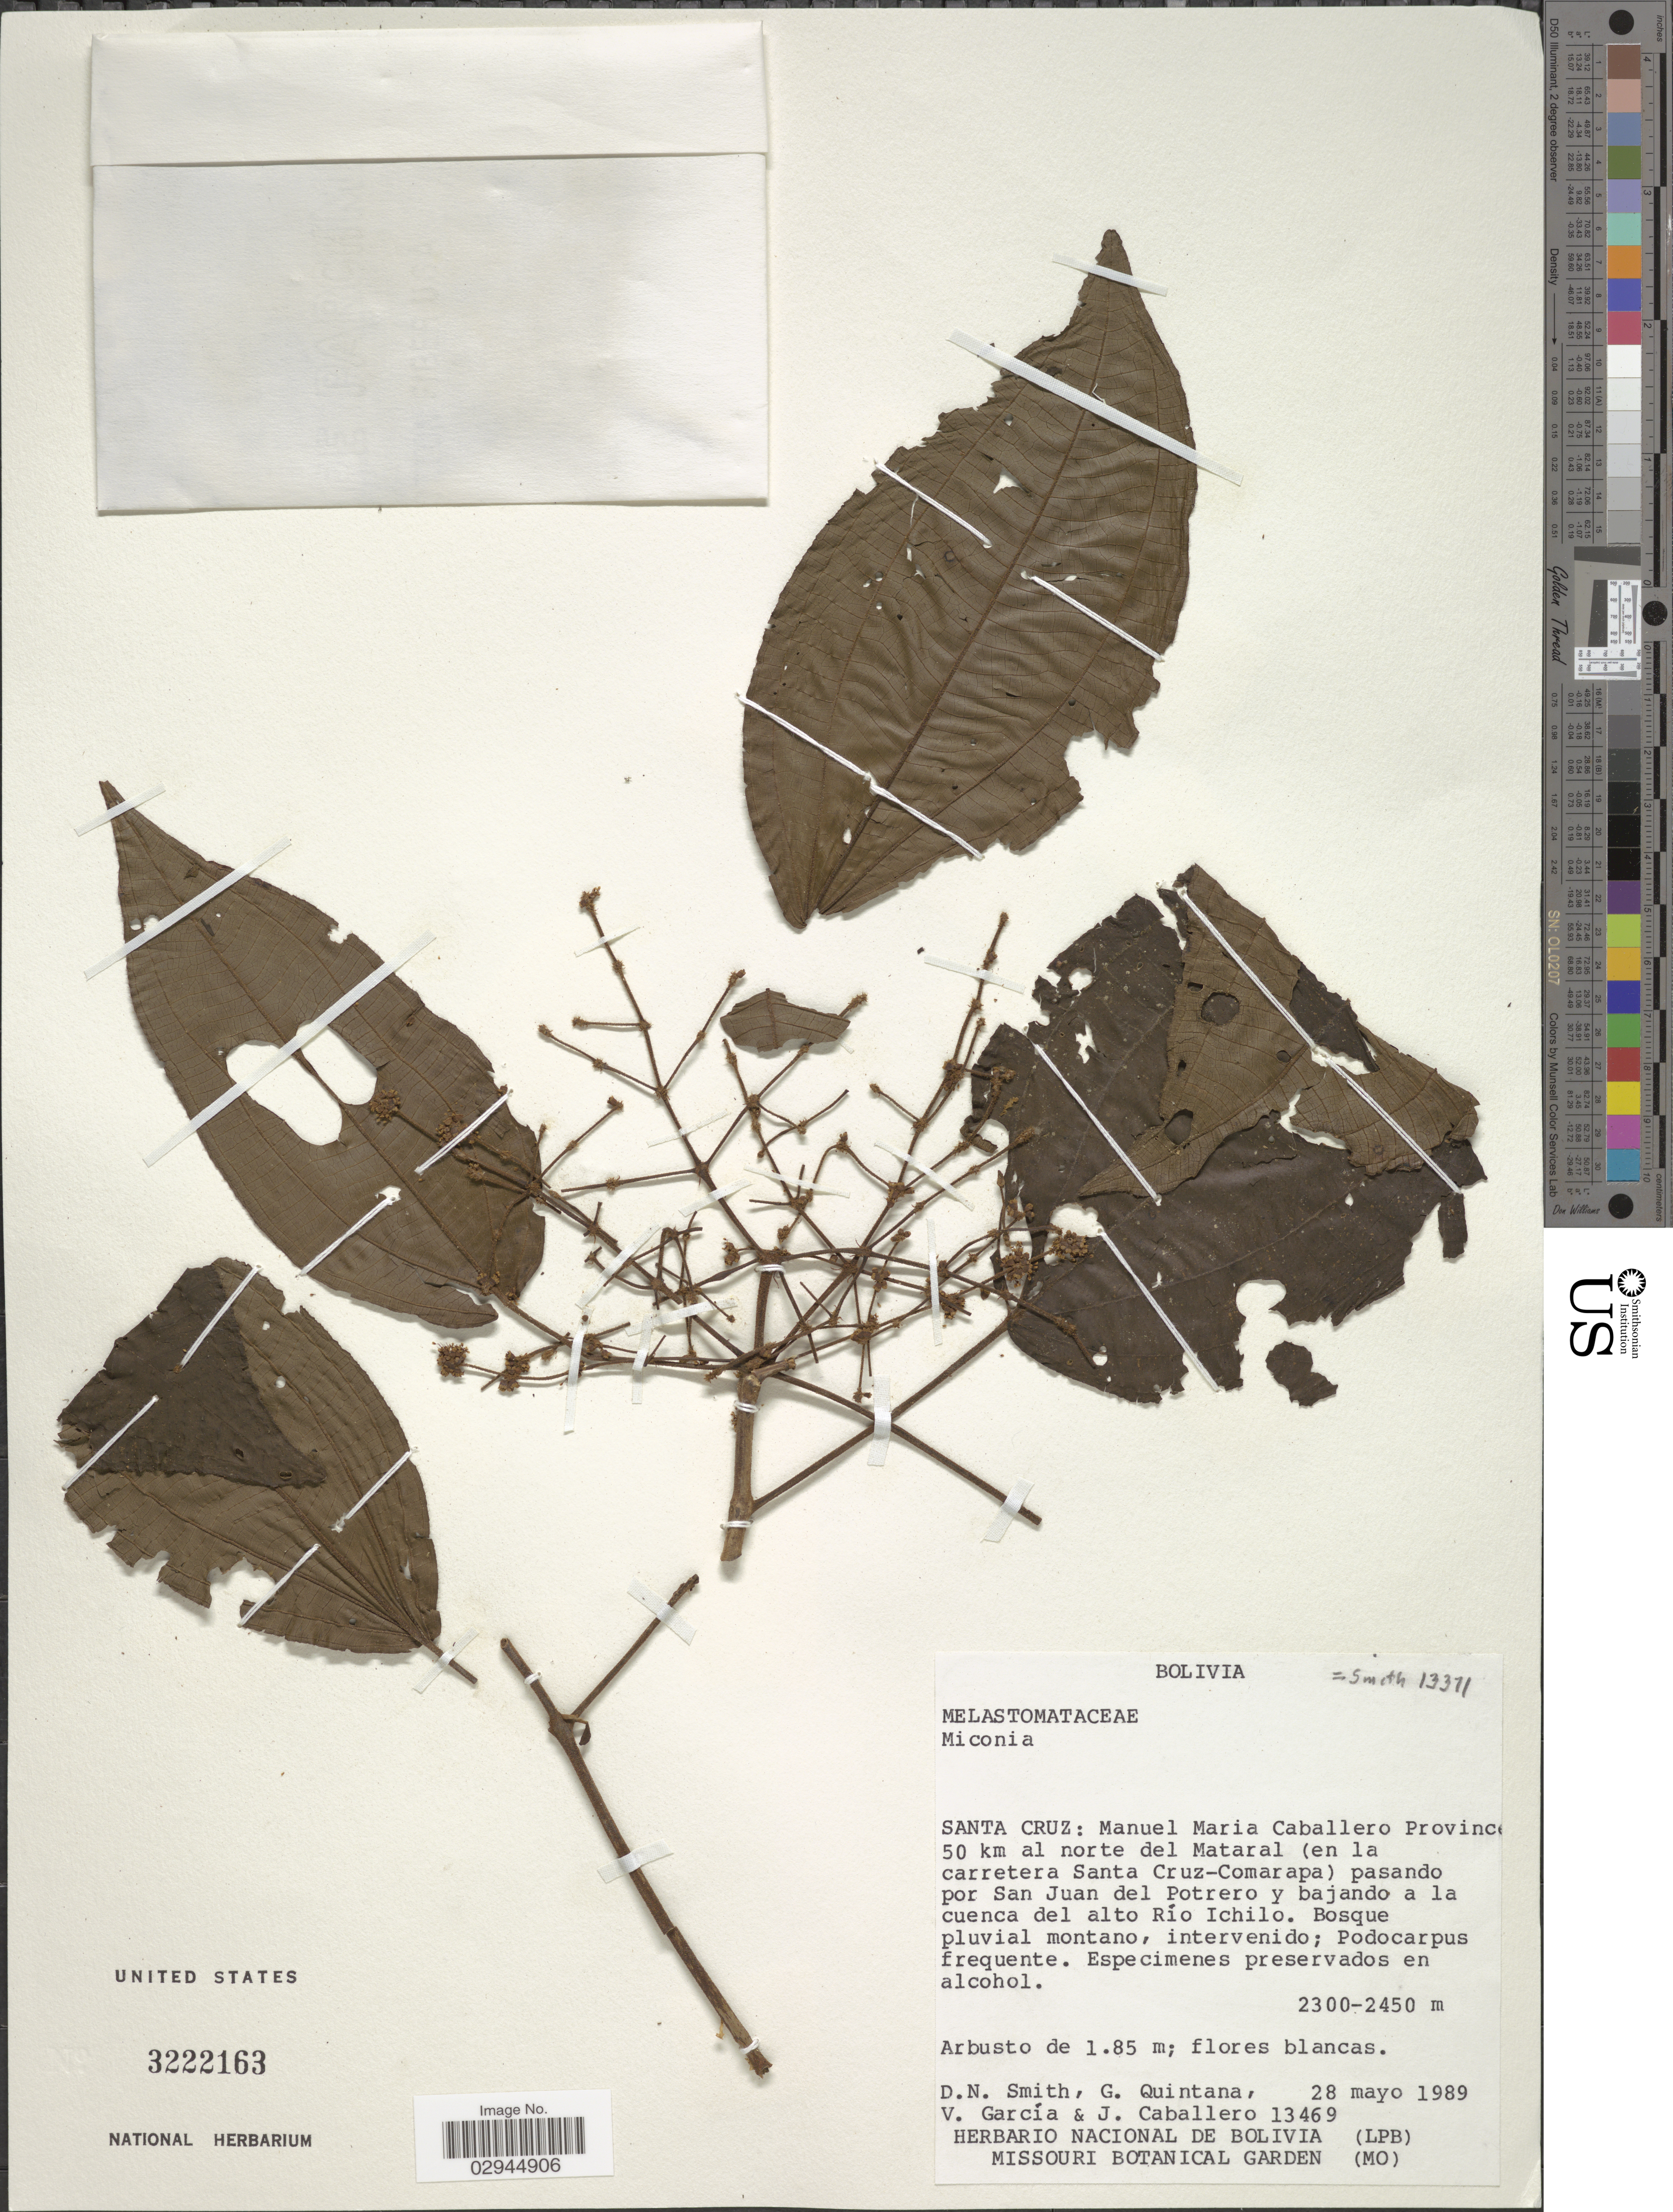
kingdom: Plantae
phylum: Tracheophyta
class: Magnoliopsida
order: Myrtales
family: Melastomataceae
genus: Miconia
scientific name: Miconia sp.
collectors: D. Smith, G. Quintana, V. Garcia & J. Caballero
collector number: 13469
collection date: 1989-05-28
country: Bolivia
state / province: Santa Cruz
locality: Manuel Maria Caballero Province 50 km al norte del Mataral (en la carretera Santa Cruz-Comarapa) pasando por San Juan del Potrero y bajando a la cuenca del alto Río Ichilo.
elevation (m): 2300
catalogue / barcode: US 3222163